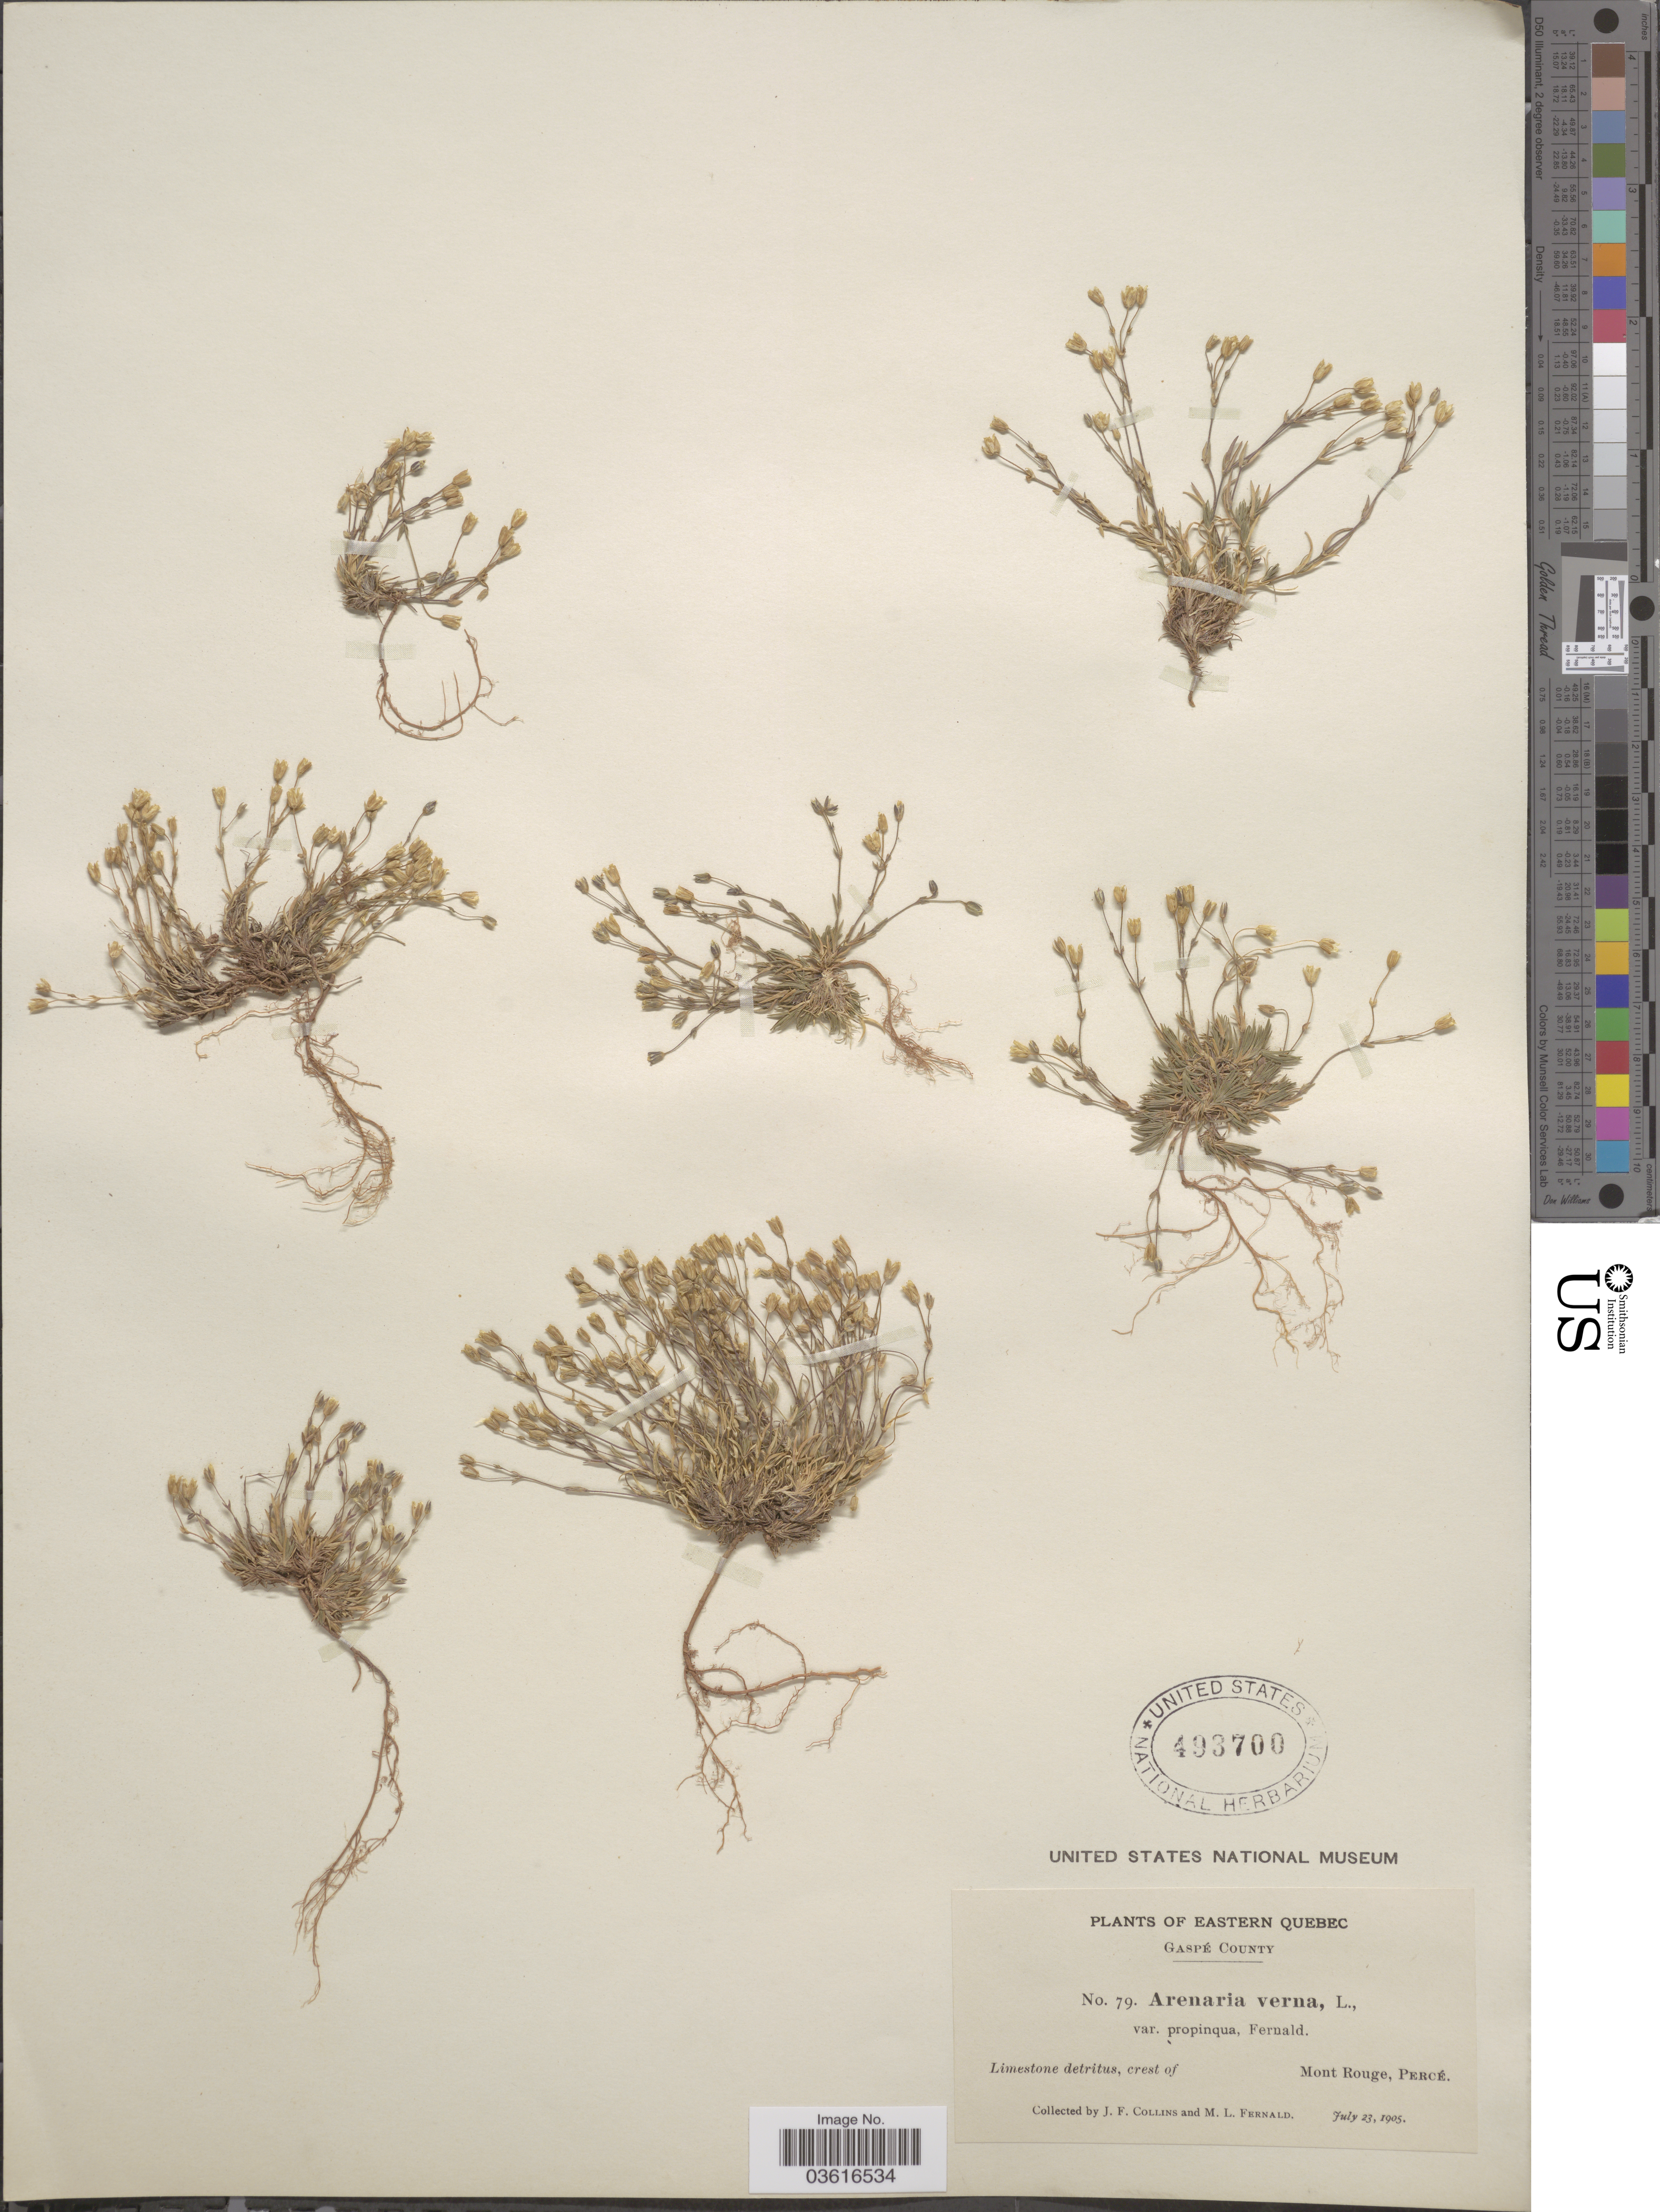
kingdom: Plantae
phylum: Tracheophyta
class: Magnoliopsida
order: Caryophyllales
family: Caryophyllaceae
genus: Minuartia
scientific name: Minuartia propinqua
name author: (Richardson) House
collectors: J. Collins & M. L. Fernald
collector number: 79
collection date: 1905-07-23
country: Canada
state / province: Quebec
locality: Eastern Quebec. Gaspé County. Crest of Mont Rouge, Percé.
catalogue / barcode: US 493700